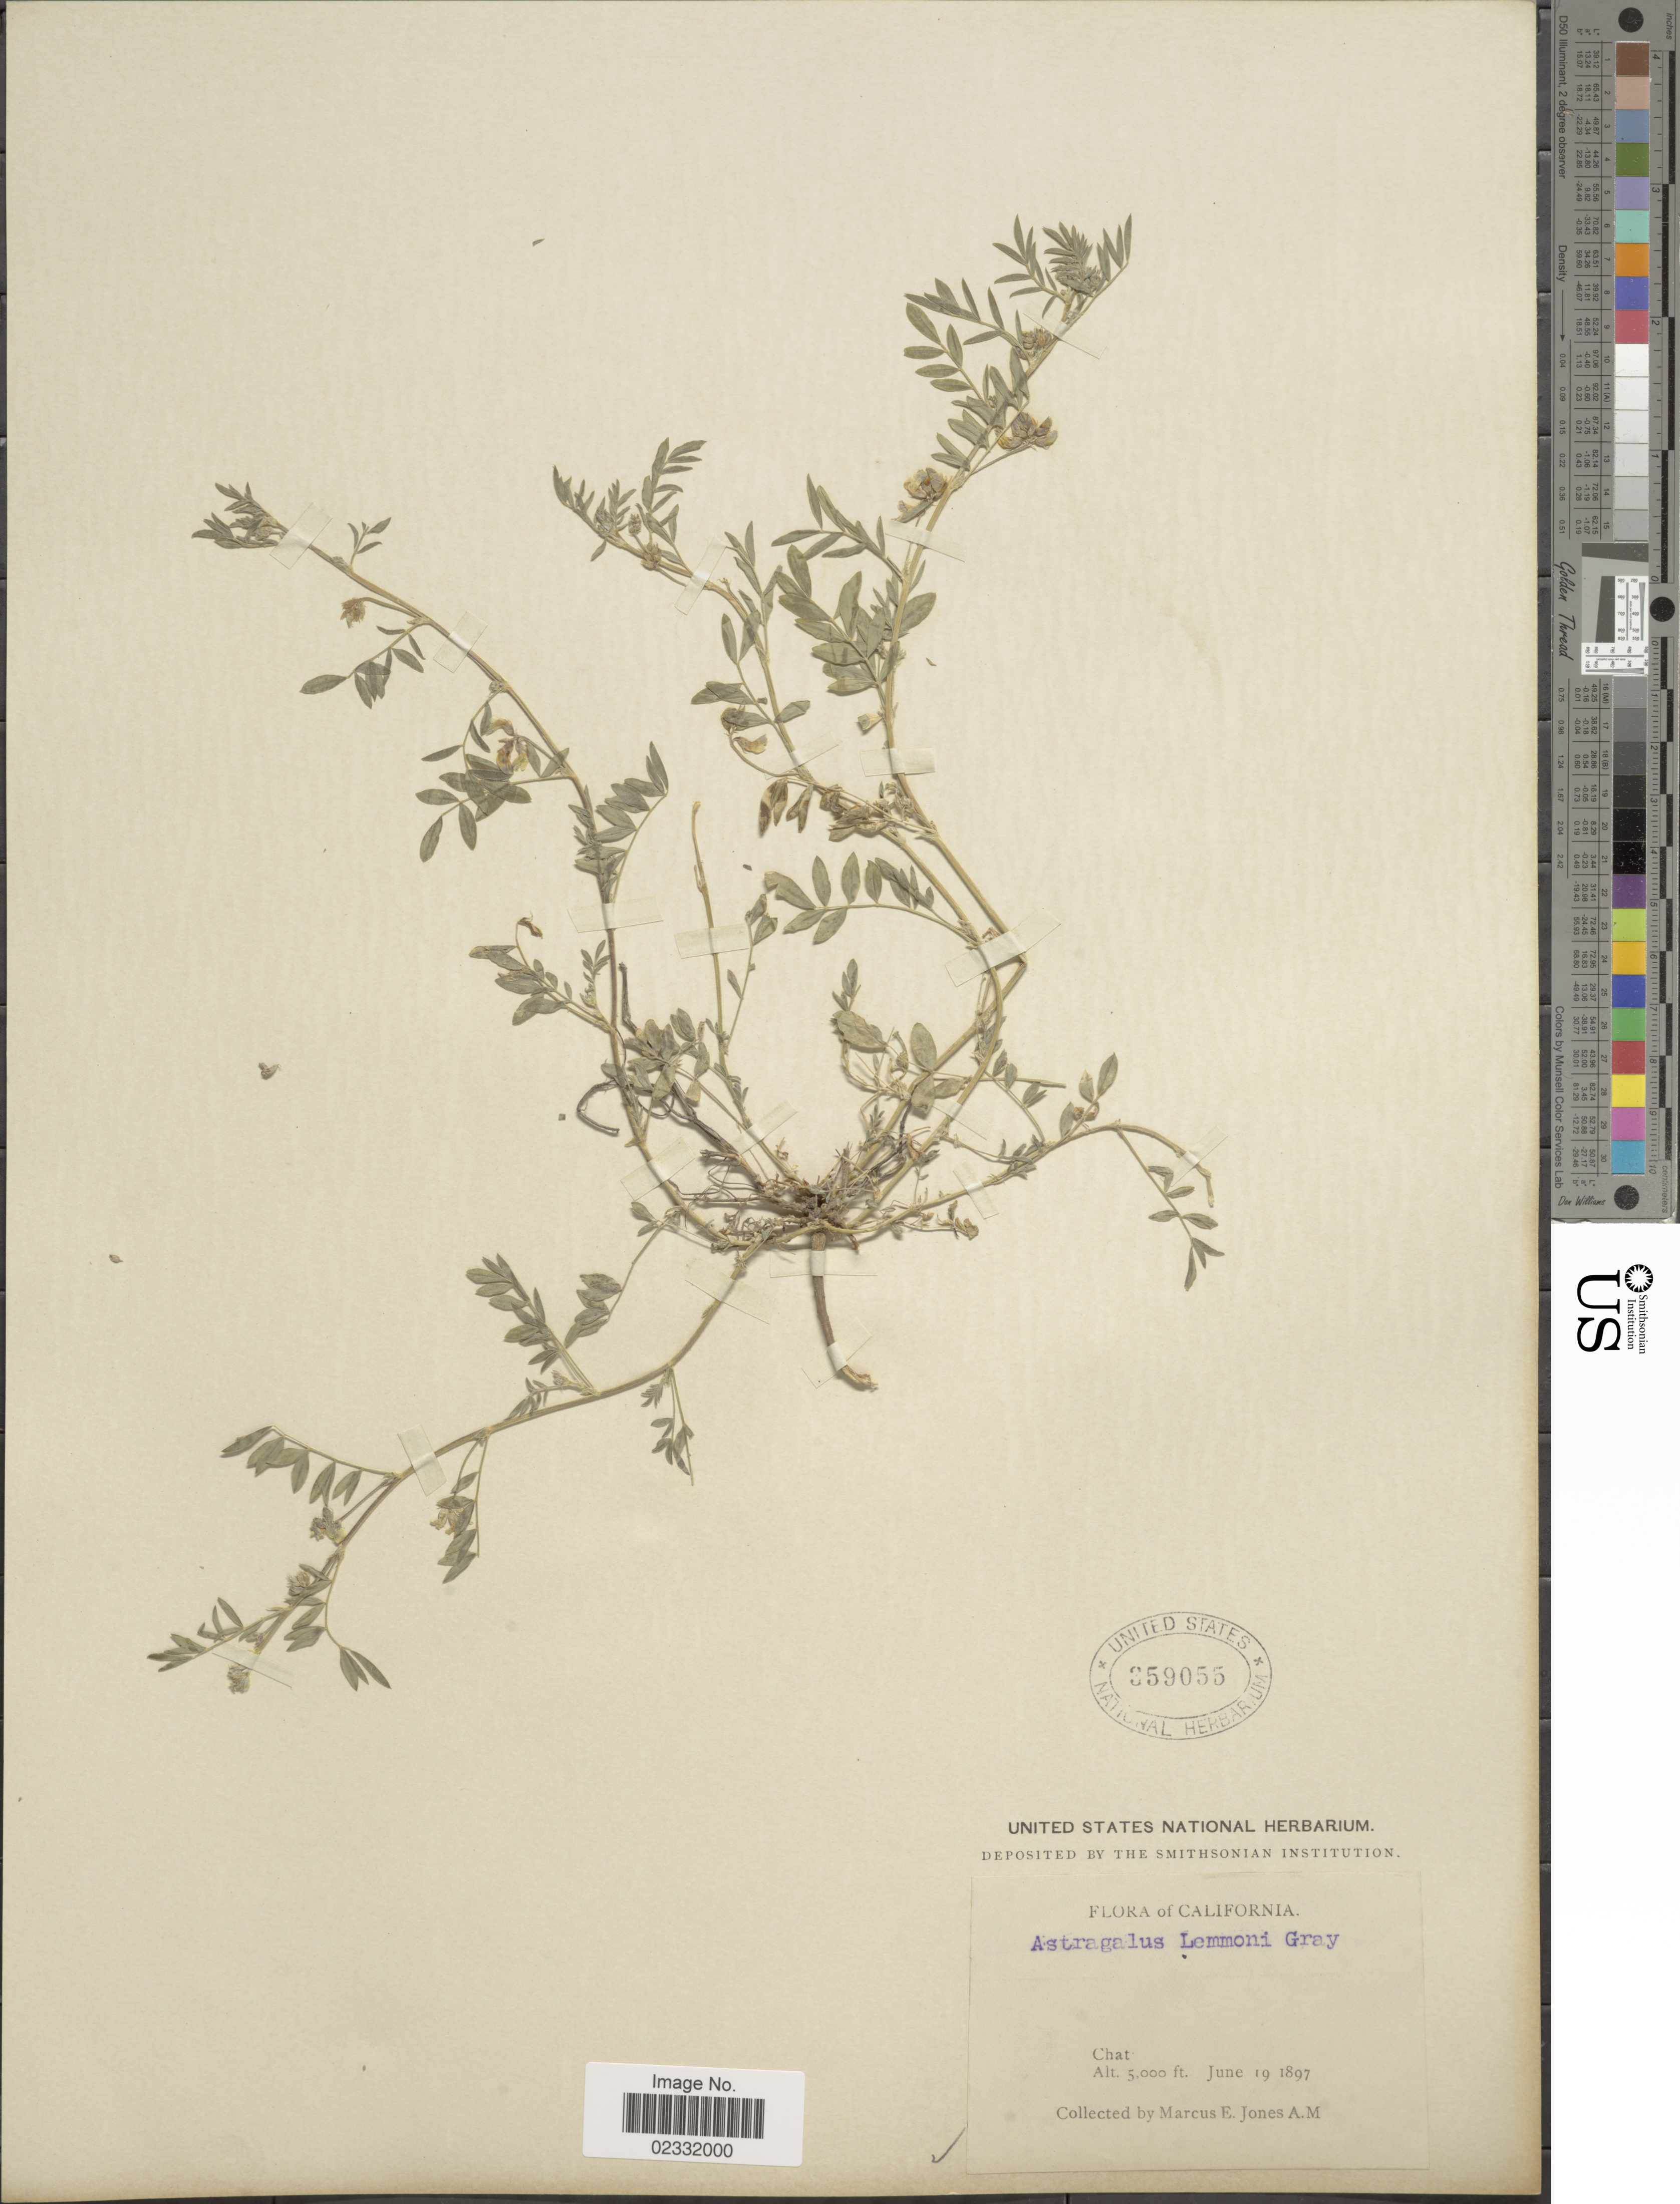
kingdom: Plantae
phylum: Tracheophyta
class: Magnoliopsida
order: Fabales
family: Fabaceae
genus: Astragalus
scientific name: Astragalus lemmonii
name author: A. Gray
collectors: M. E. Jones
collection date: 1897-06-19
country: United States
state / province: California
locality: Chat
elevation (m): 1524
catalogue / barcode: US 359055